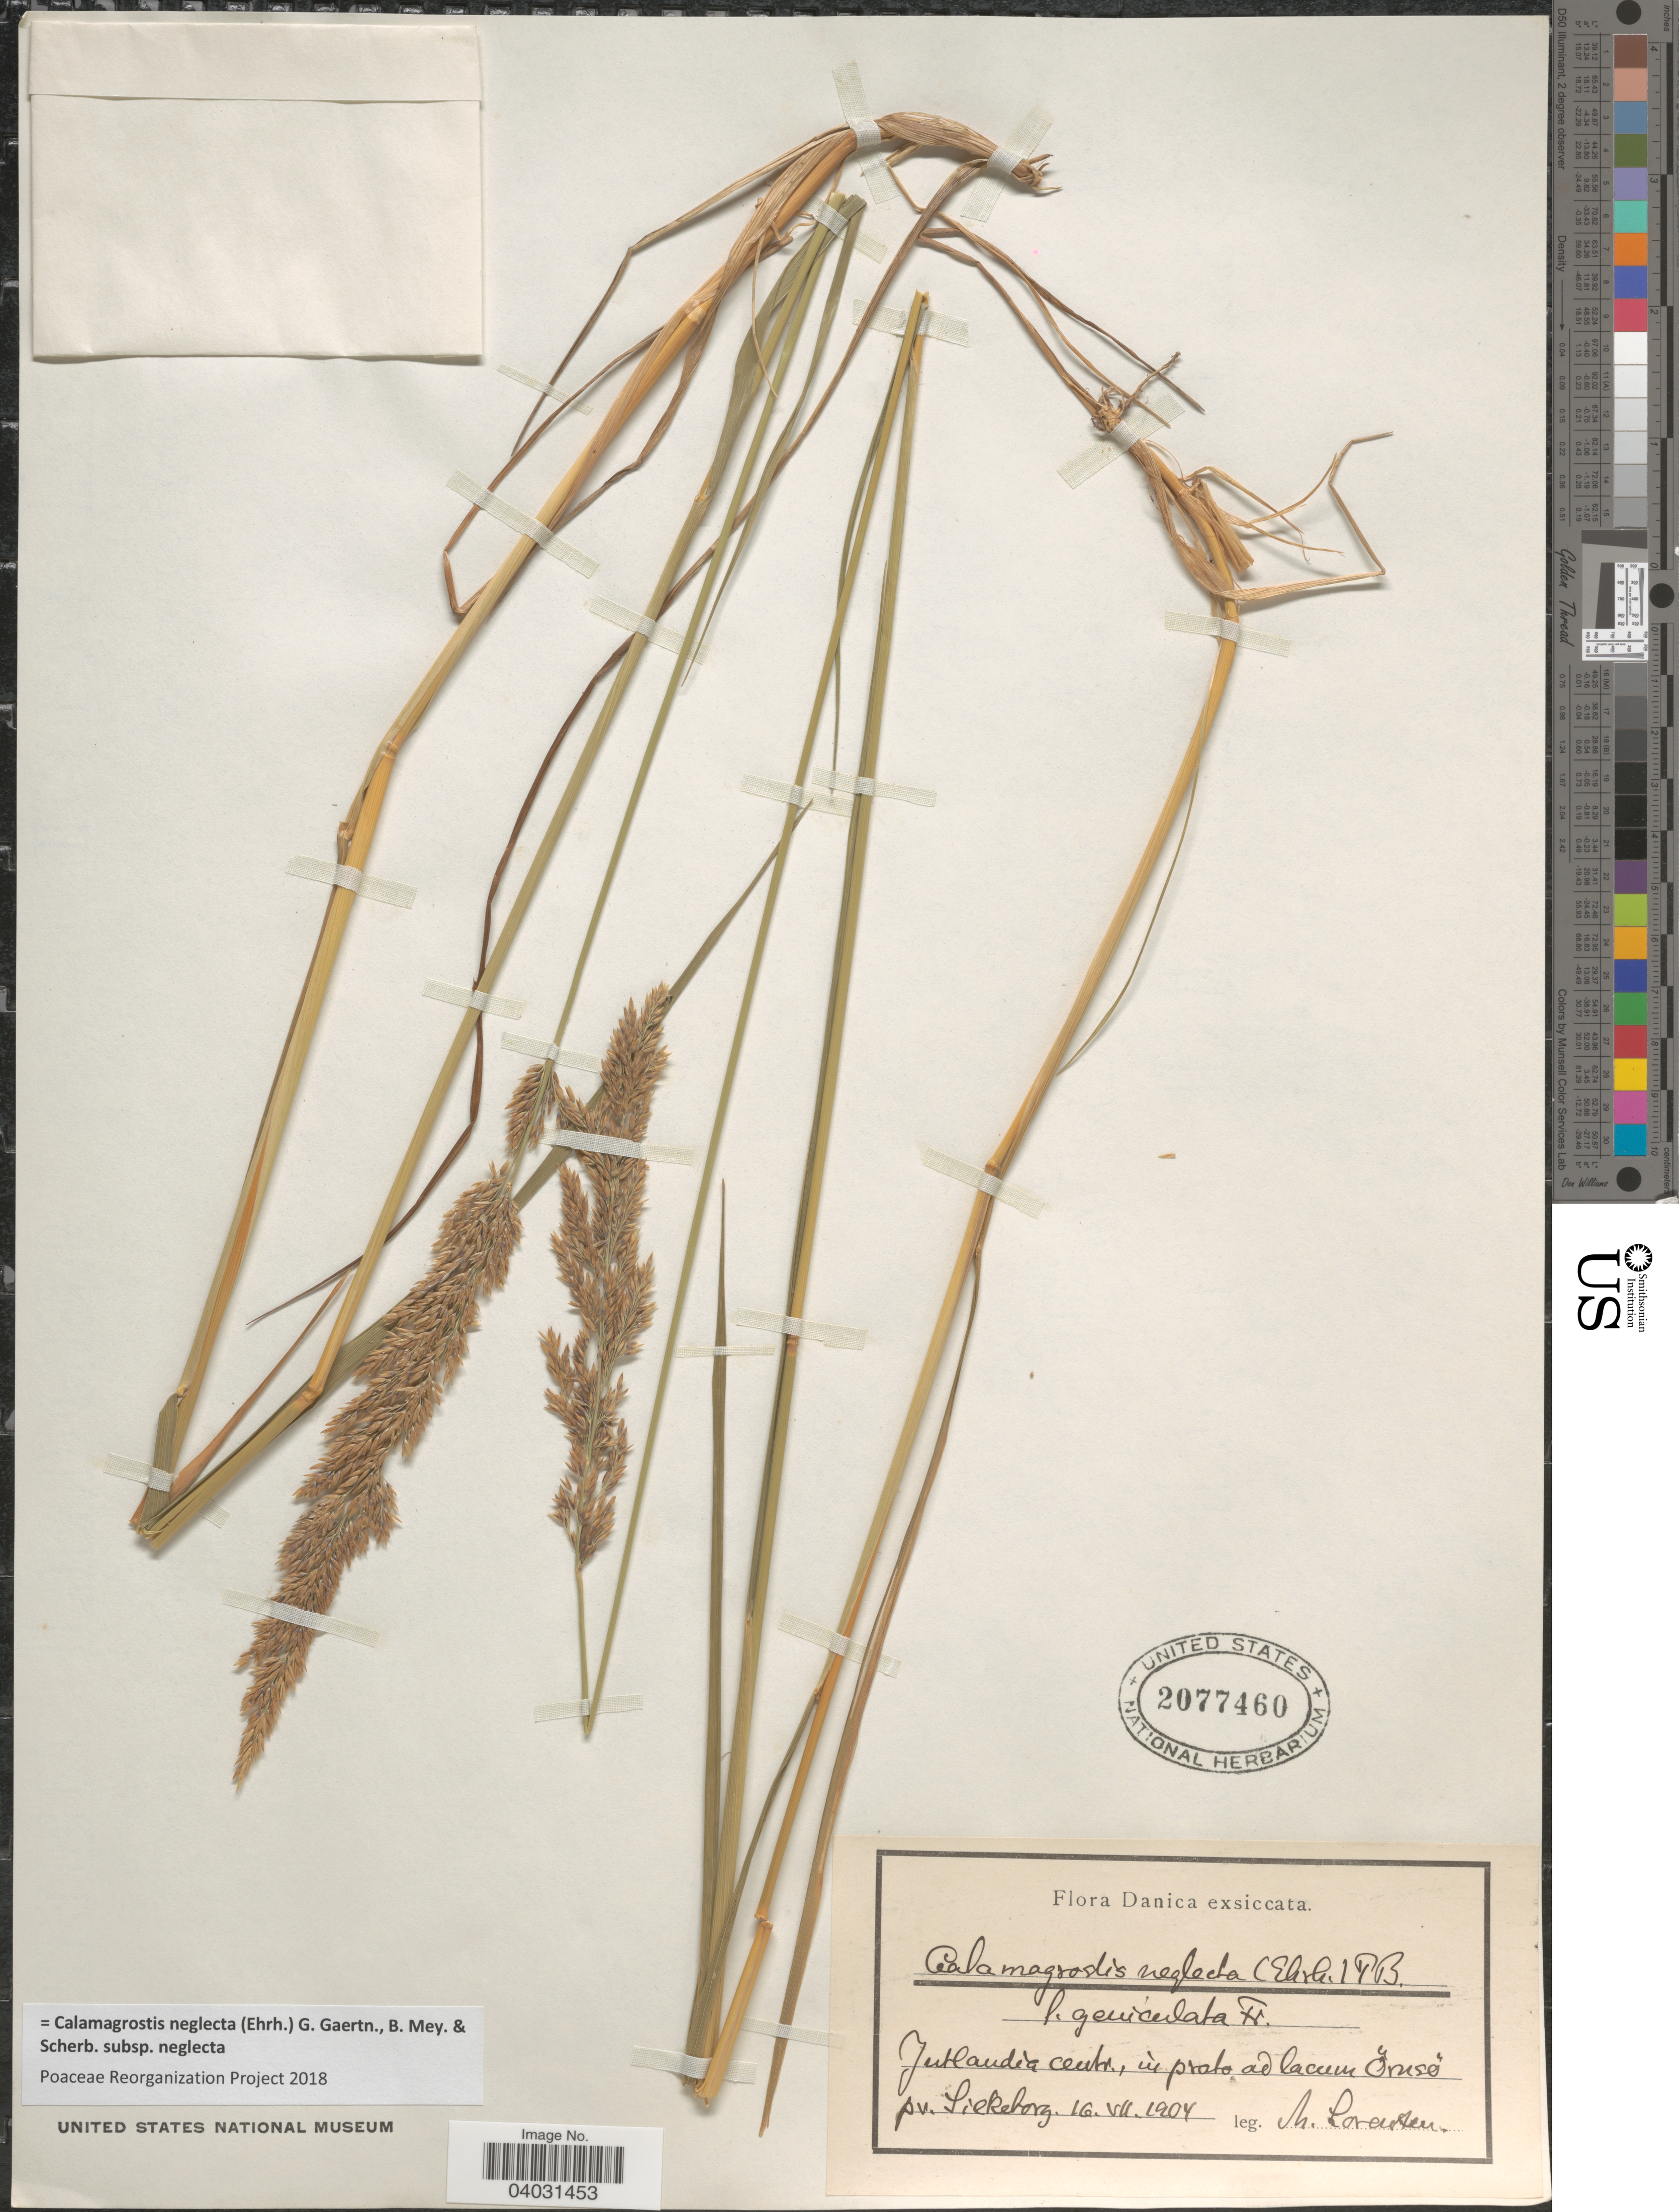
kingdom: Plantae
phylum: Tracheophyta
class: Liliopsida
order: Poales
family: Poaceae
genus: Calamagrostis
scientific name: Calamagrostis neglecta subsp. neglecta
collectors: N. Lörensen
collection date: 1904-07-16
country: Denmark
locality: Danica. Jutlandia centr., in prato ad lacum Gruso. pr. Silkeborg.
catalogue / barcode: US 2077460